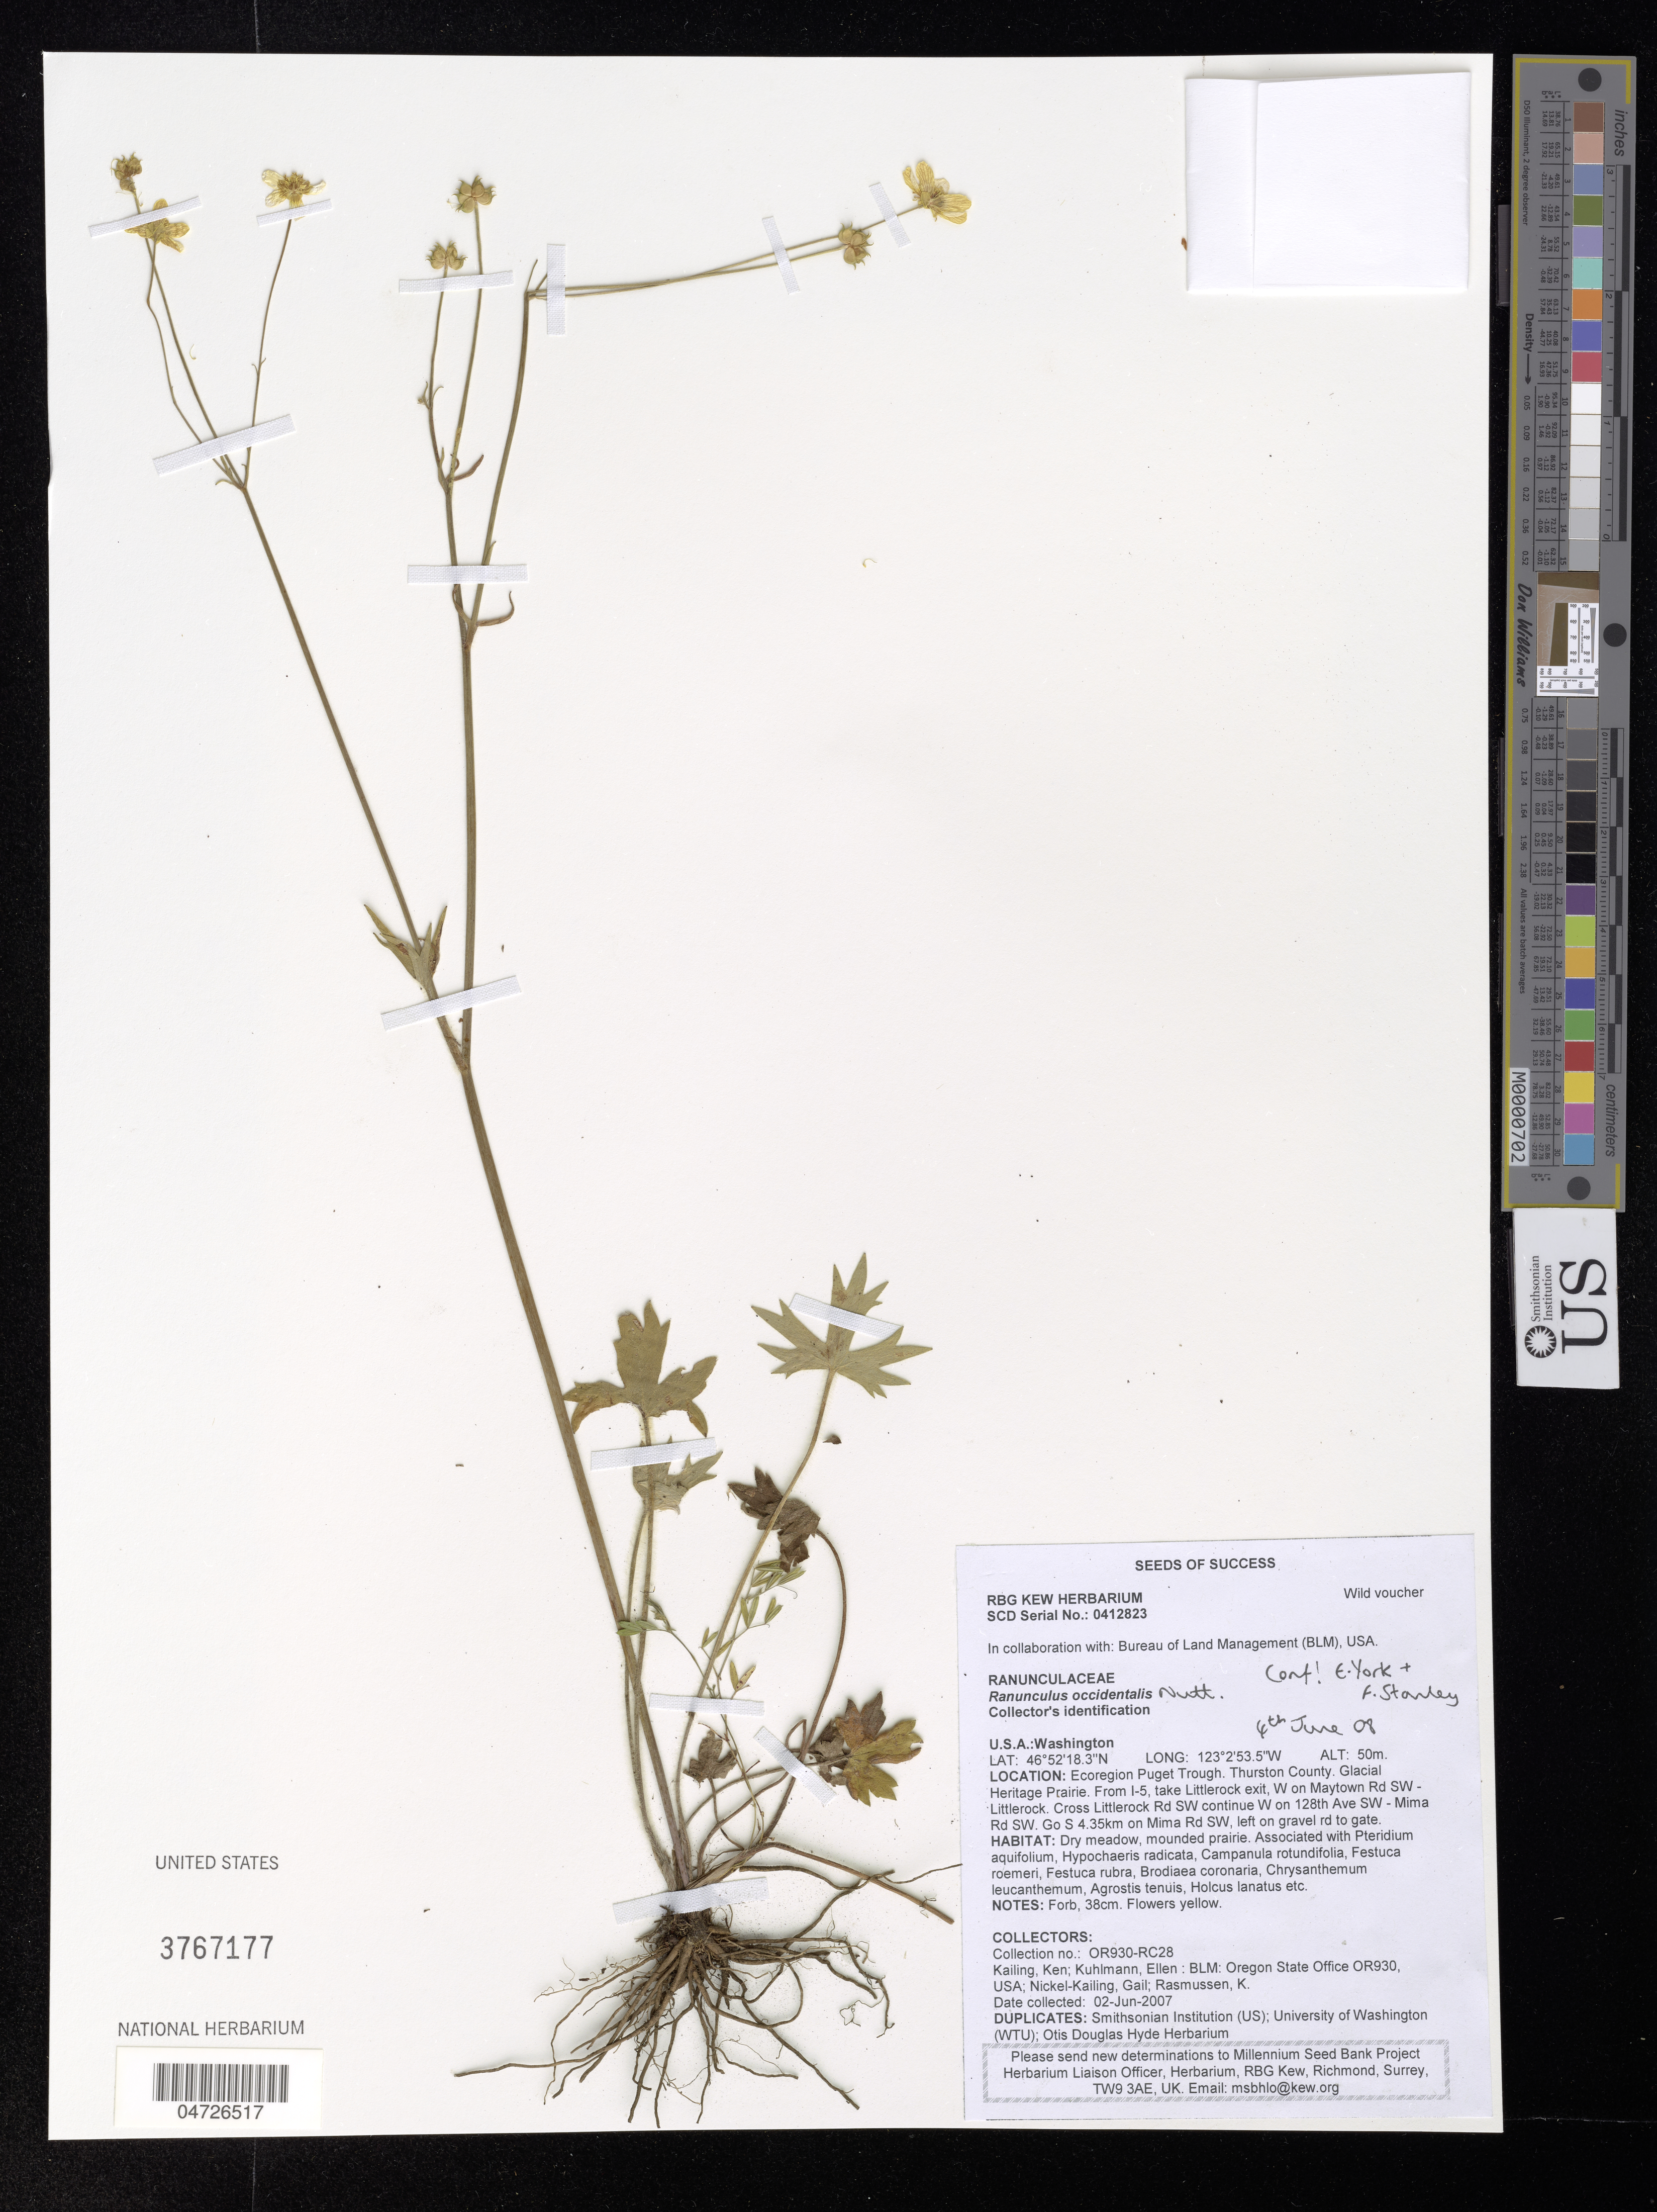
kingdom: Plantae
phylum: Tracheophyta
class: Magnoliopsida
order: Ranunculales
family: Ranunculaceae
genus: Ranunculus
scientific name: Ranunculus occidentalis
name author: Nutt.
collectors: K. Kailing, E. Kuhlmann, G. Nickel-Kailing & K. Rasmussen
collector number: OR930-RC28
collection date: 2007-06-02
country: United States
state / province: Washington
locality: Ecoregion Puget Trough. Thurston County. Glacial Heritage Prairie. From I-5, take Littlerock exit, W on Maytown Rd SW-Littlerock. Cross Littlerock Rd SW continue W on 128th Ave SW - Mima Rd SW. Go S 4.35km on Mima Rd SW, left on gravel rd to gate.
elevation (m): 50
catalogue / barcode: US 3767177